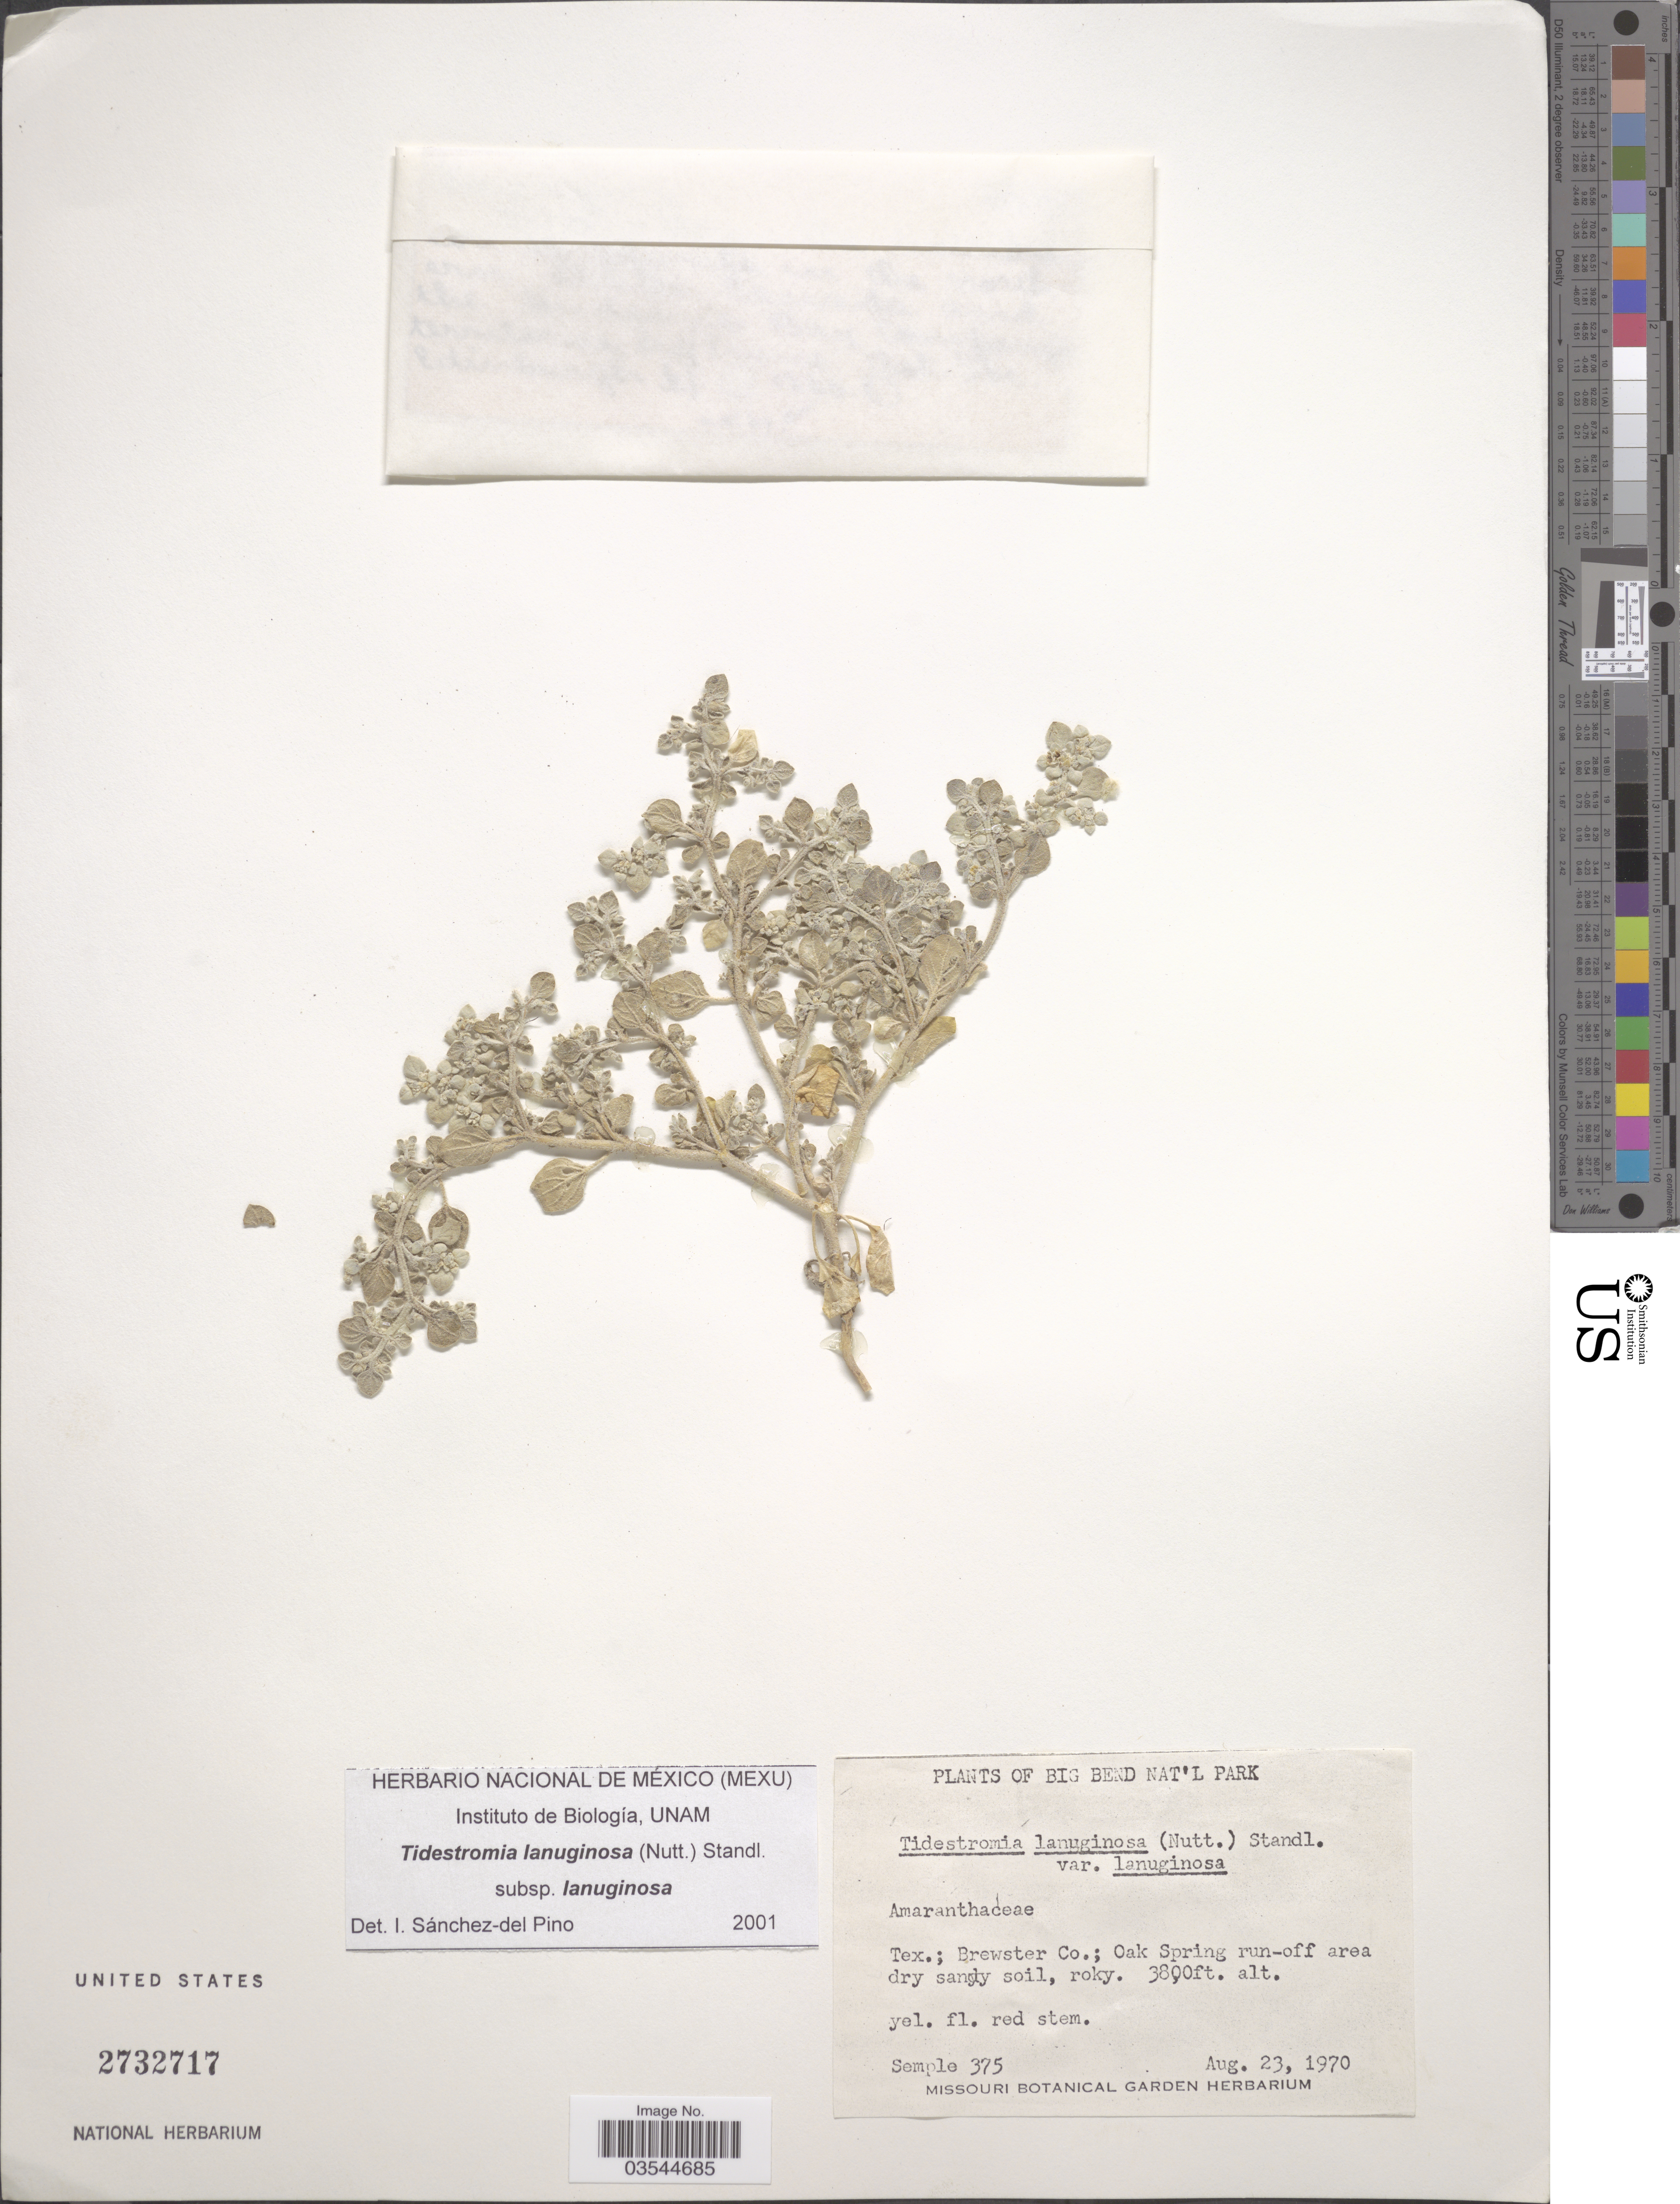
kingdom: Plantae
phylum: Tracheophyta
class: Magnoliopsida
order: Caryophyllales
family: Amaranthaceae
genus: Tidestromia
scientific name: Tidestromia lanuginosa subsp. lanuginosa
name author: (Nutt.) Standl.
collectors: Semple, --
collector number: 375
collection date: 1970-08-23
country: United States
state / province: Texas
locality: Big Bend Nat'l Park. Brewster Co.; Oak Spring run-off area.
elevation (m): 1158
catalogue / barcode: US 2732717